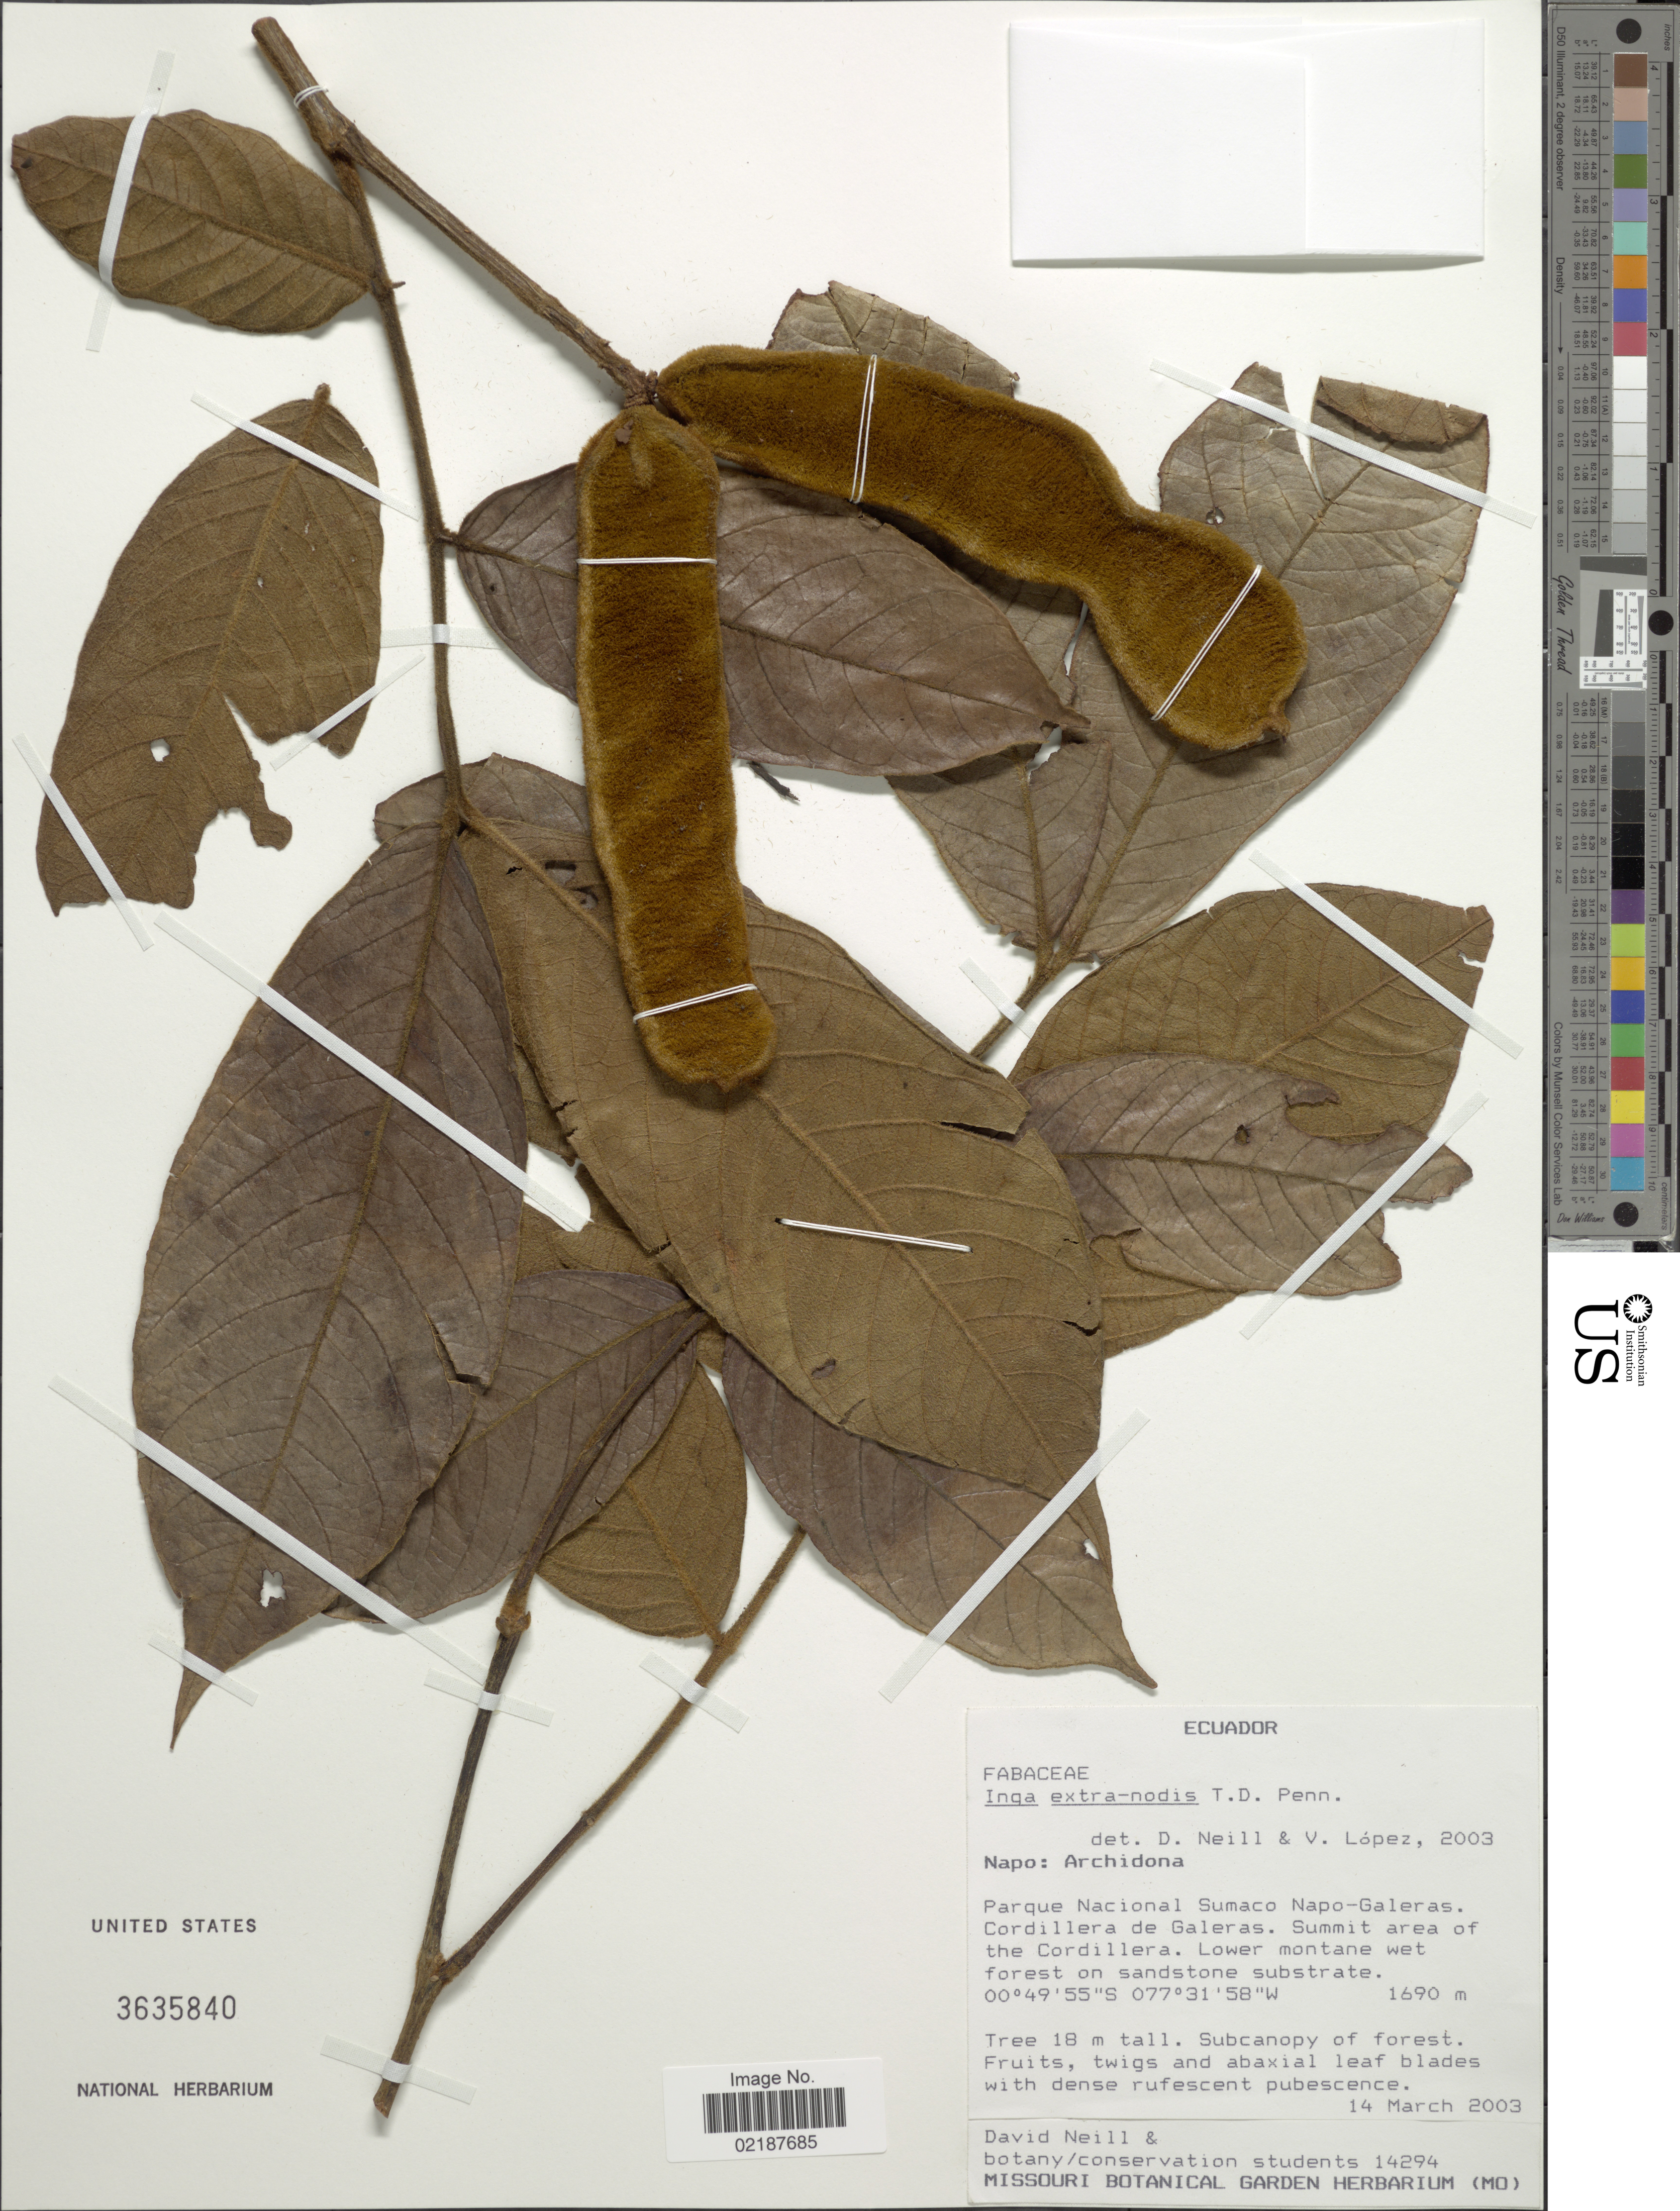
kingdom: Plantae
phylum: Tracheophyta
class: Magnoliopsida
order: Fabales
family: Fabaceae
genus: Inga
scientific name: Inga extra-nodis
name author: T.D. Penn.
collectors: D. Neill & Botany/conservation students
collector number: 14294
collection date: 2003-03-14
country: Ecuador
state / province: Napo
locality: Archidona, Parque Nacional Sumaco Napo-Galeras Cordillera de Galeras, Summit area of the Cordillera, lower montane wet forest on sandstone substrate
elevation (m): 1690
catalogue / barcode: US 3635840